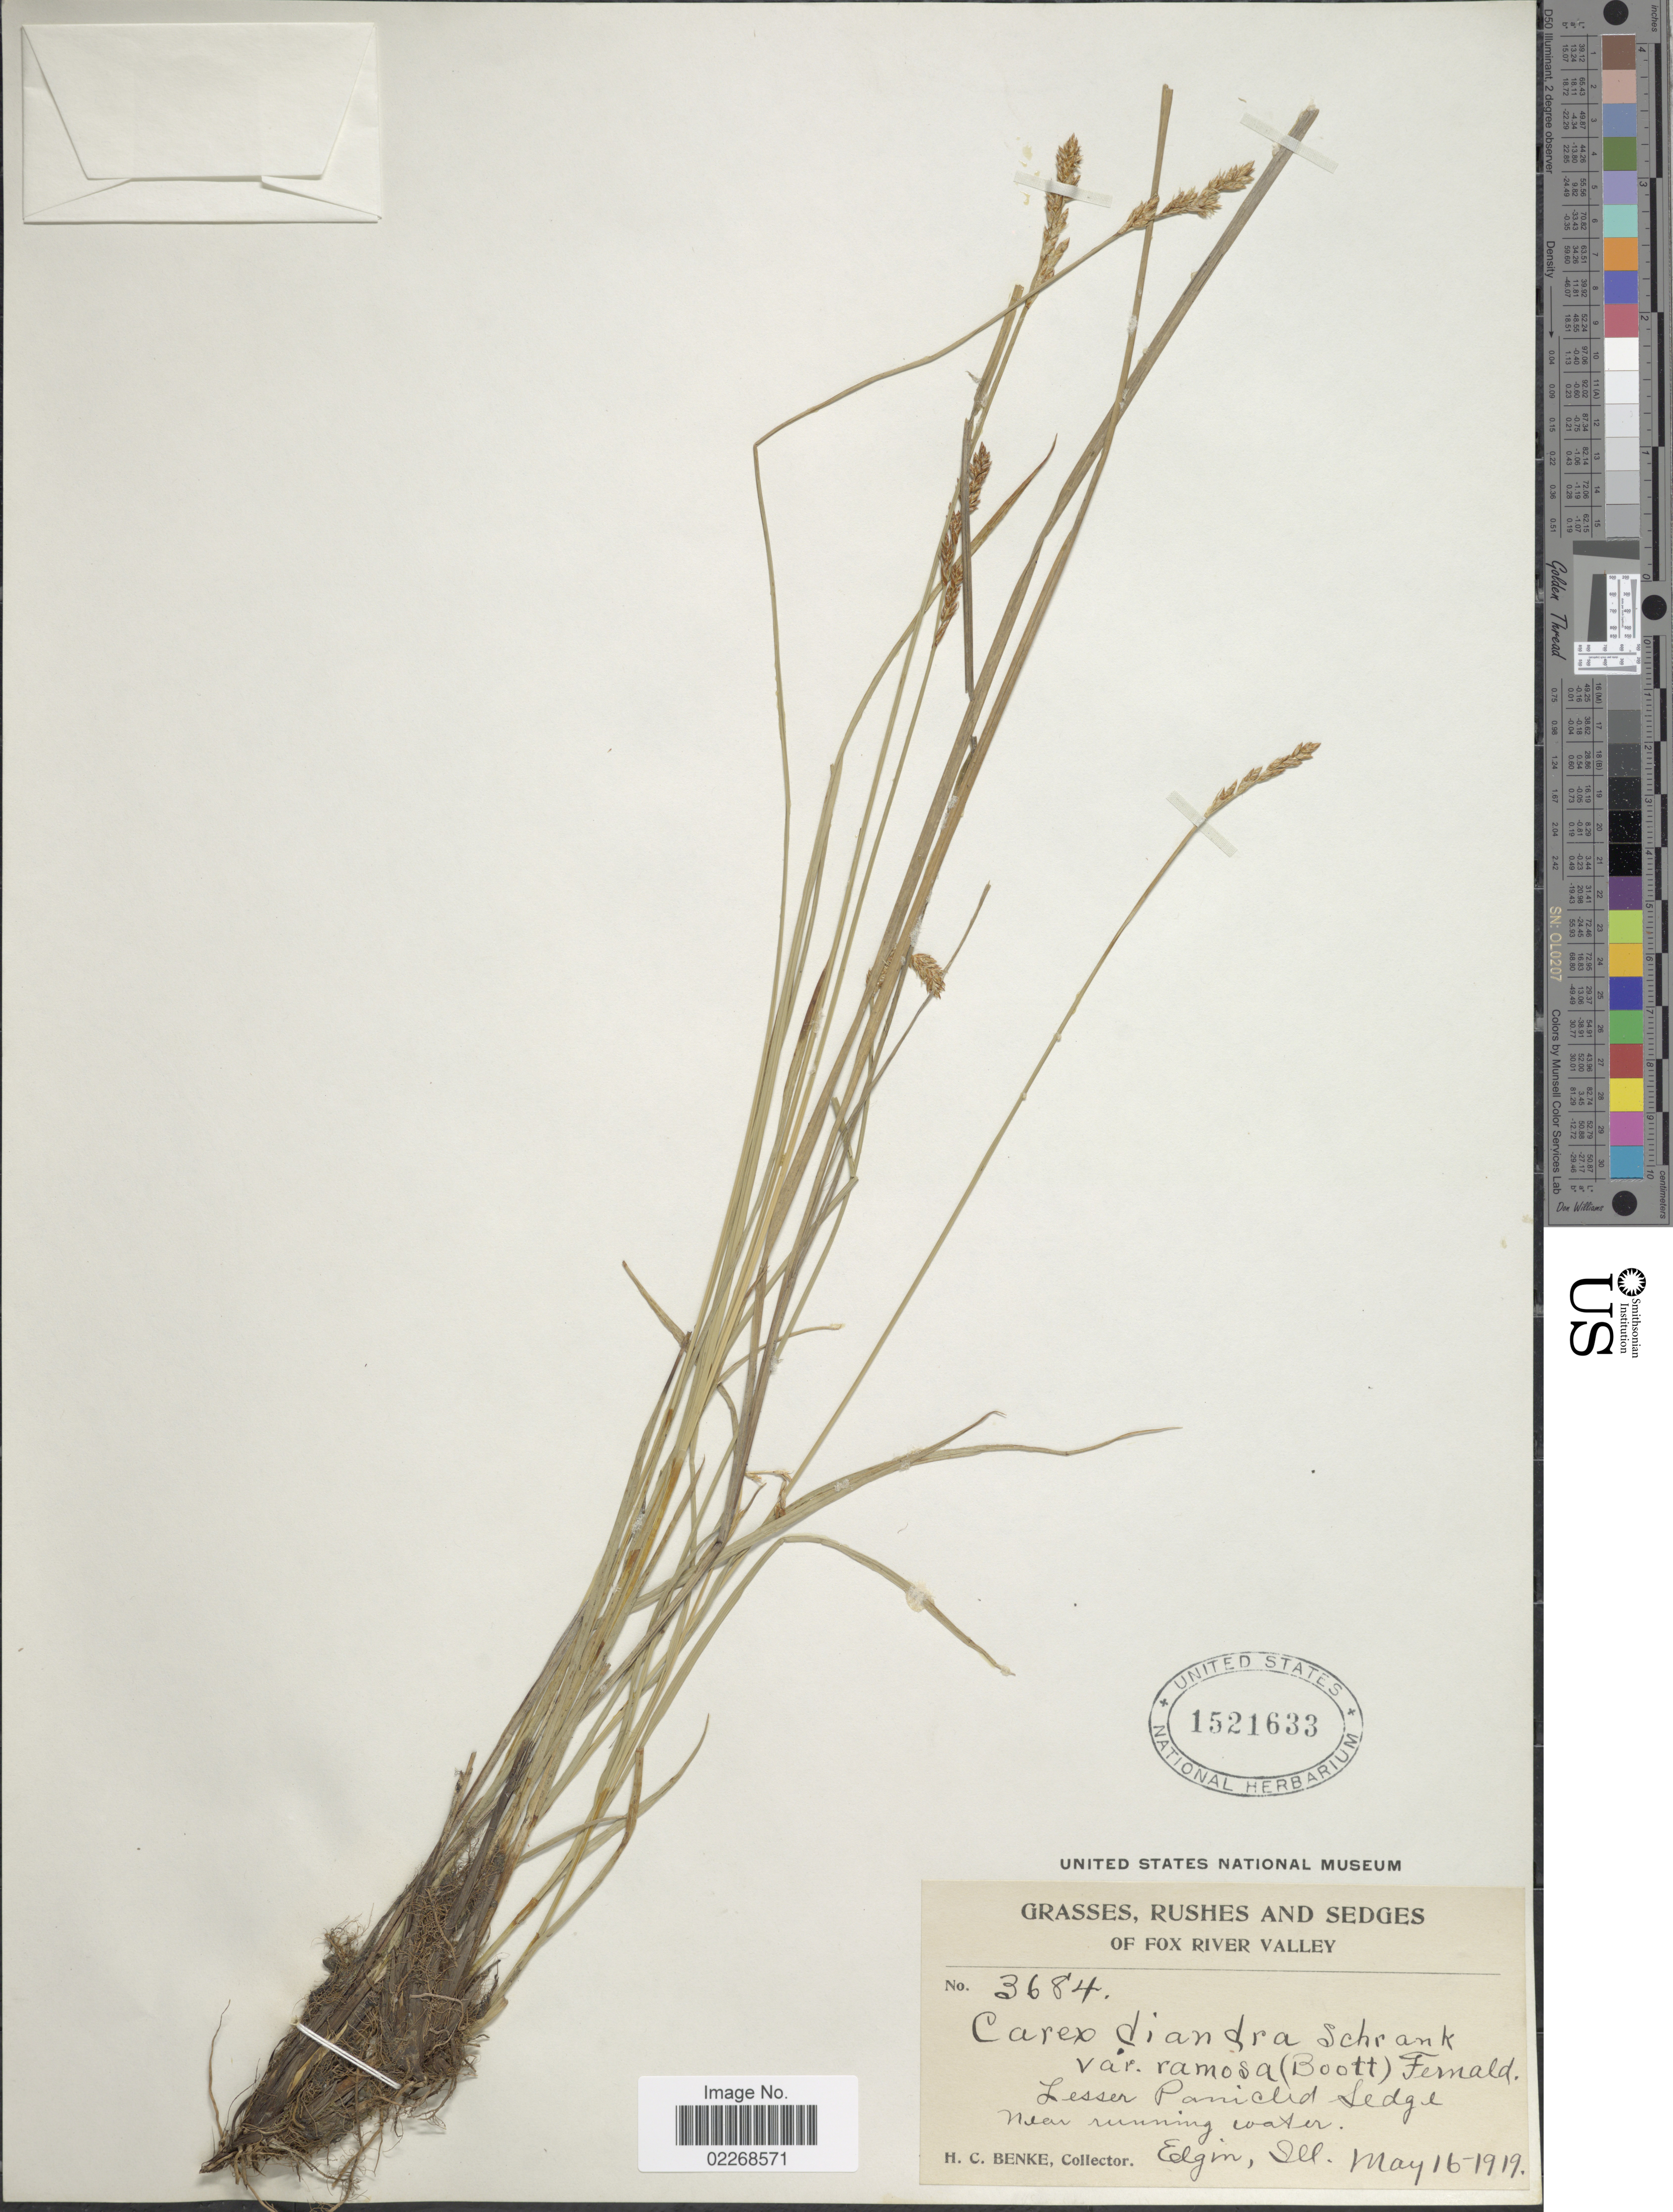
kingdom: Plantae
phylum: Tracheophyta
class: Liliopsida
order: Poales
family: Cyperaceae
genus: Carex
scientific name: Carex diandra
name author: Schrank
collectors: H. Benke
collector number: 3684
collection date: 1919-05-16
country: United States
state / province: Illinois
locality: Grasses, Rushes and Sedges of Fox River Valley, near running water, Edgin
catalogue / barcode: US 1521633